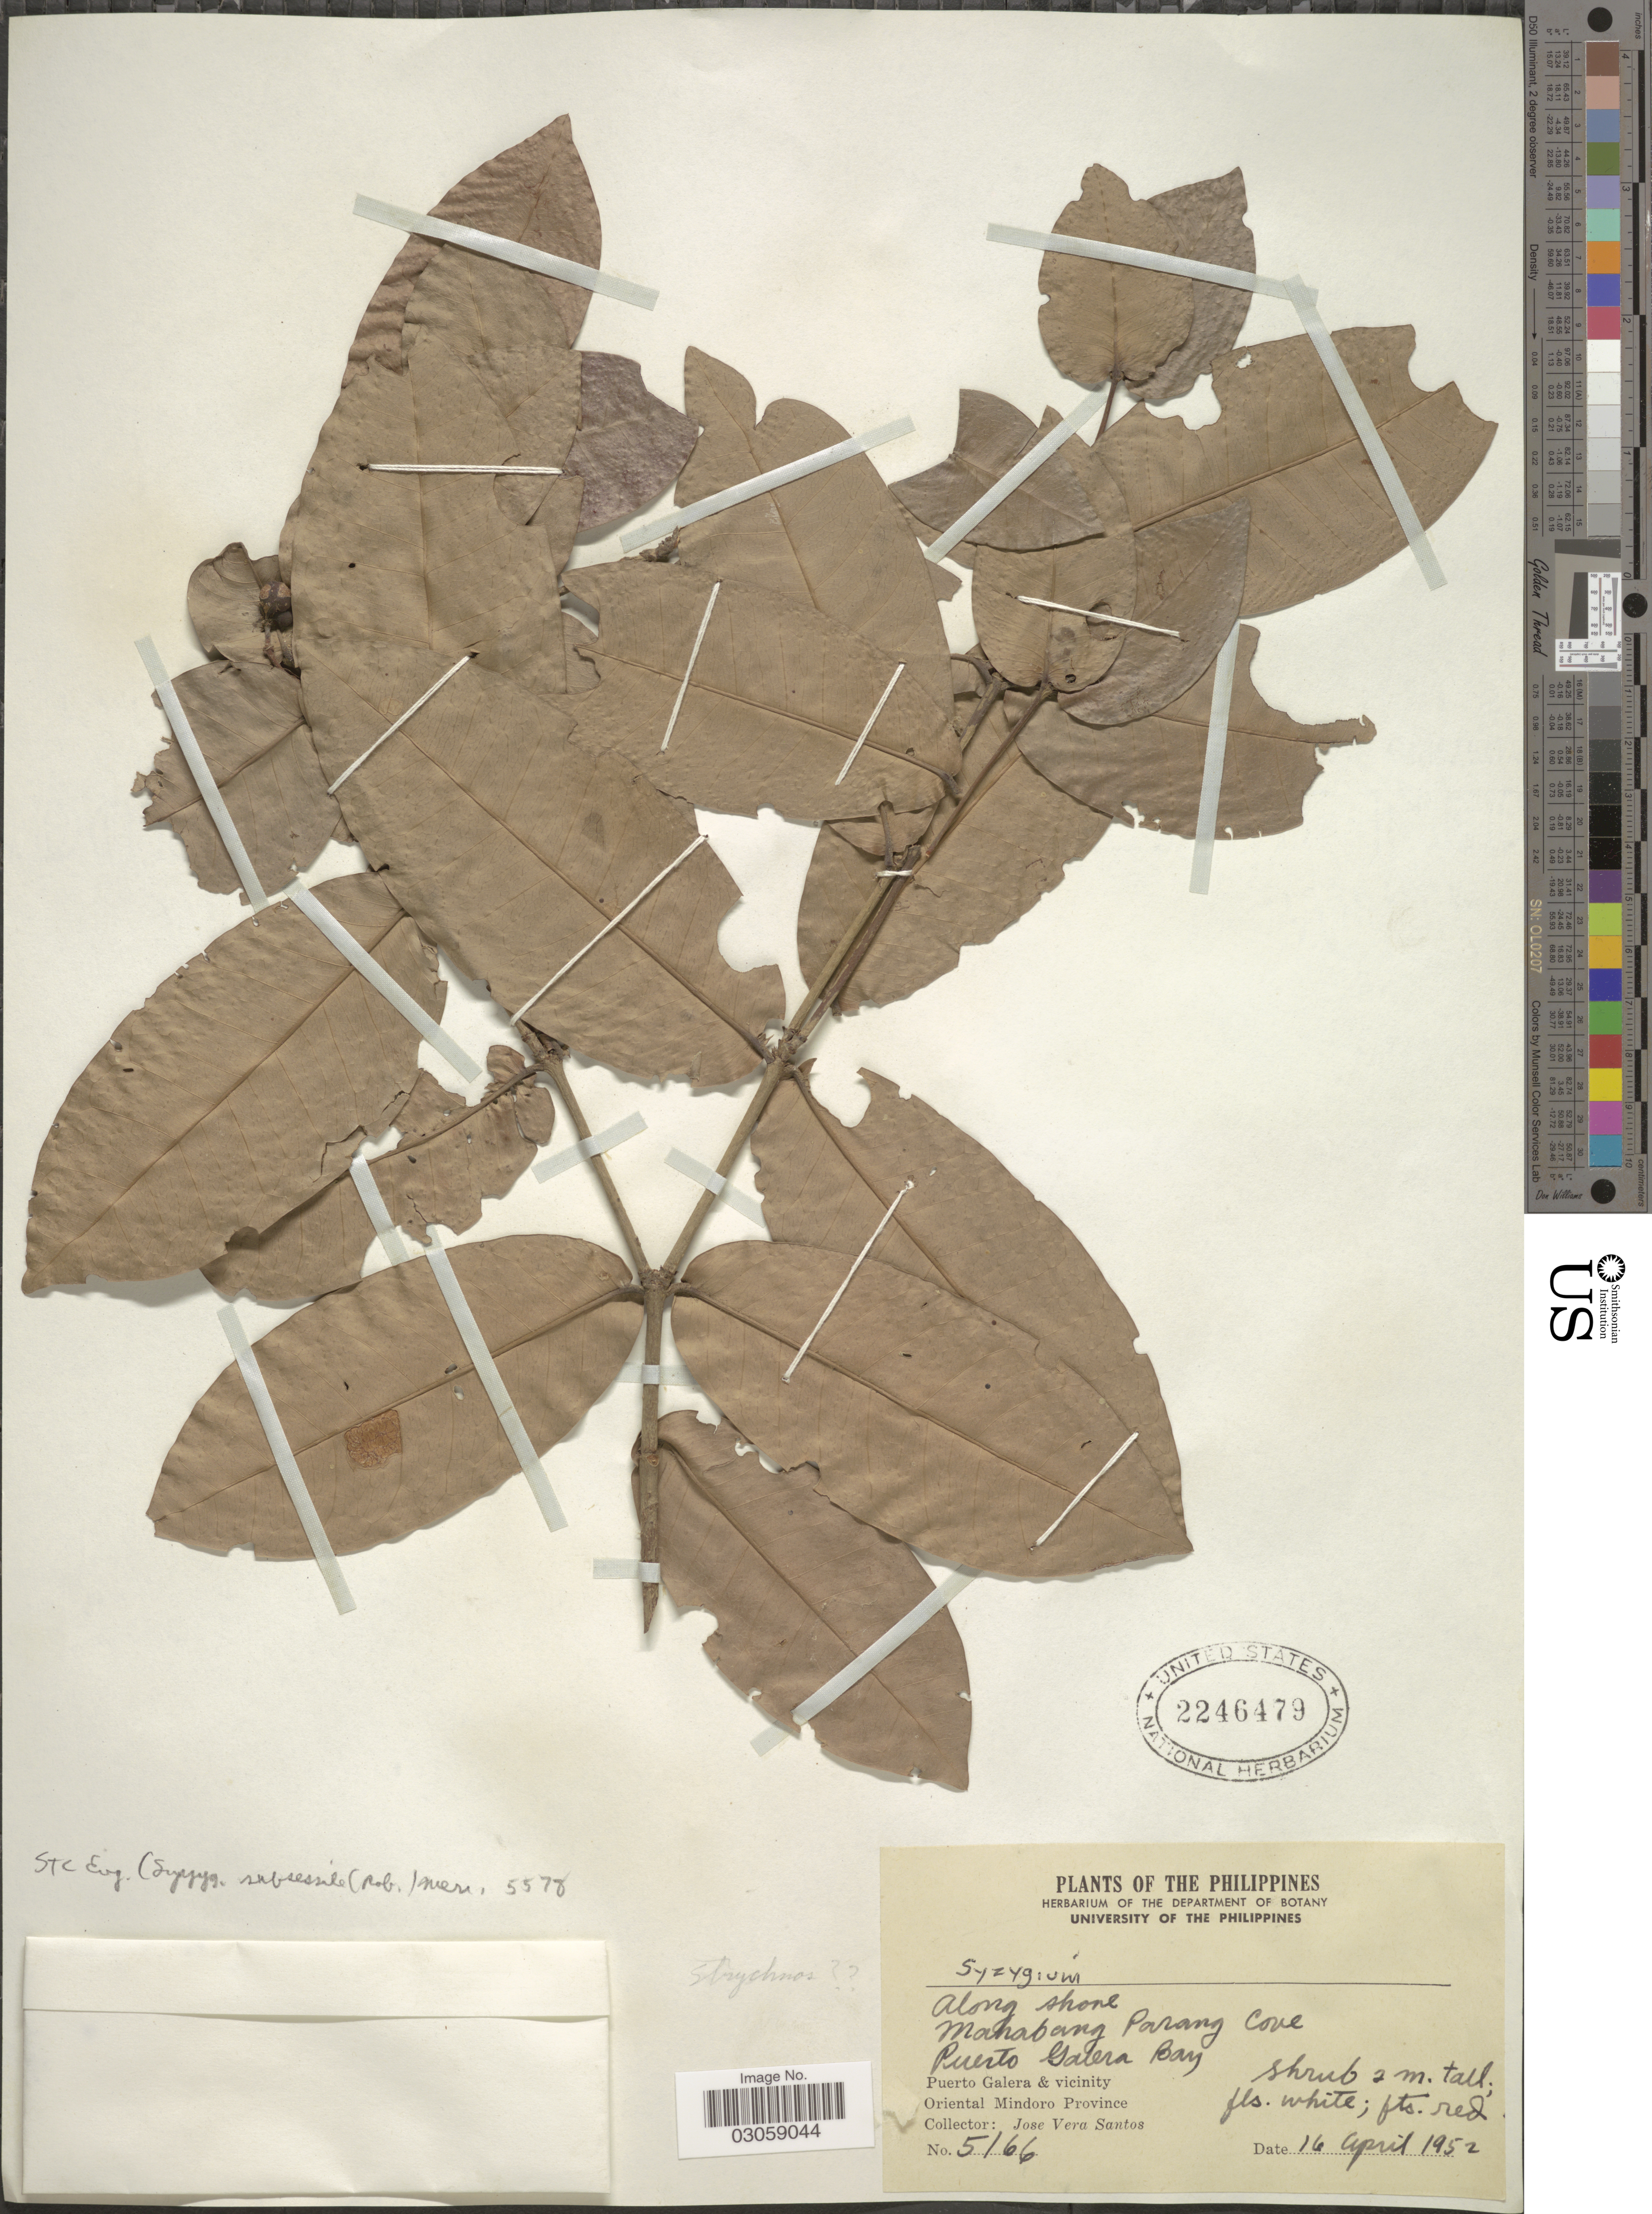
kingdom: Plantae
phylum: Tracheophyta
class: Magnoliopsida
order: Myrtales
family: Myrtaceae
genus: Syzygium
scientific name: Syzygium sp.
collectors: J. V. Santos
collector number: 5166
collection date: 1952-04-16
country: Philippines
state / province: Mimaropa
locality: Along shore Mahabang Parang Cove, Puerto Galera Bay, Puerto Galera & vicinity, Oriental Mindoro Province.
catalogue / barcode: US 2246479